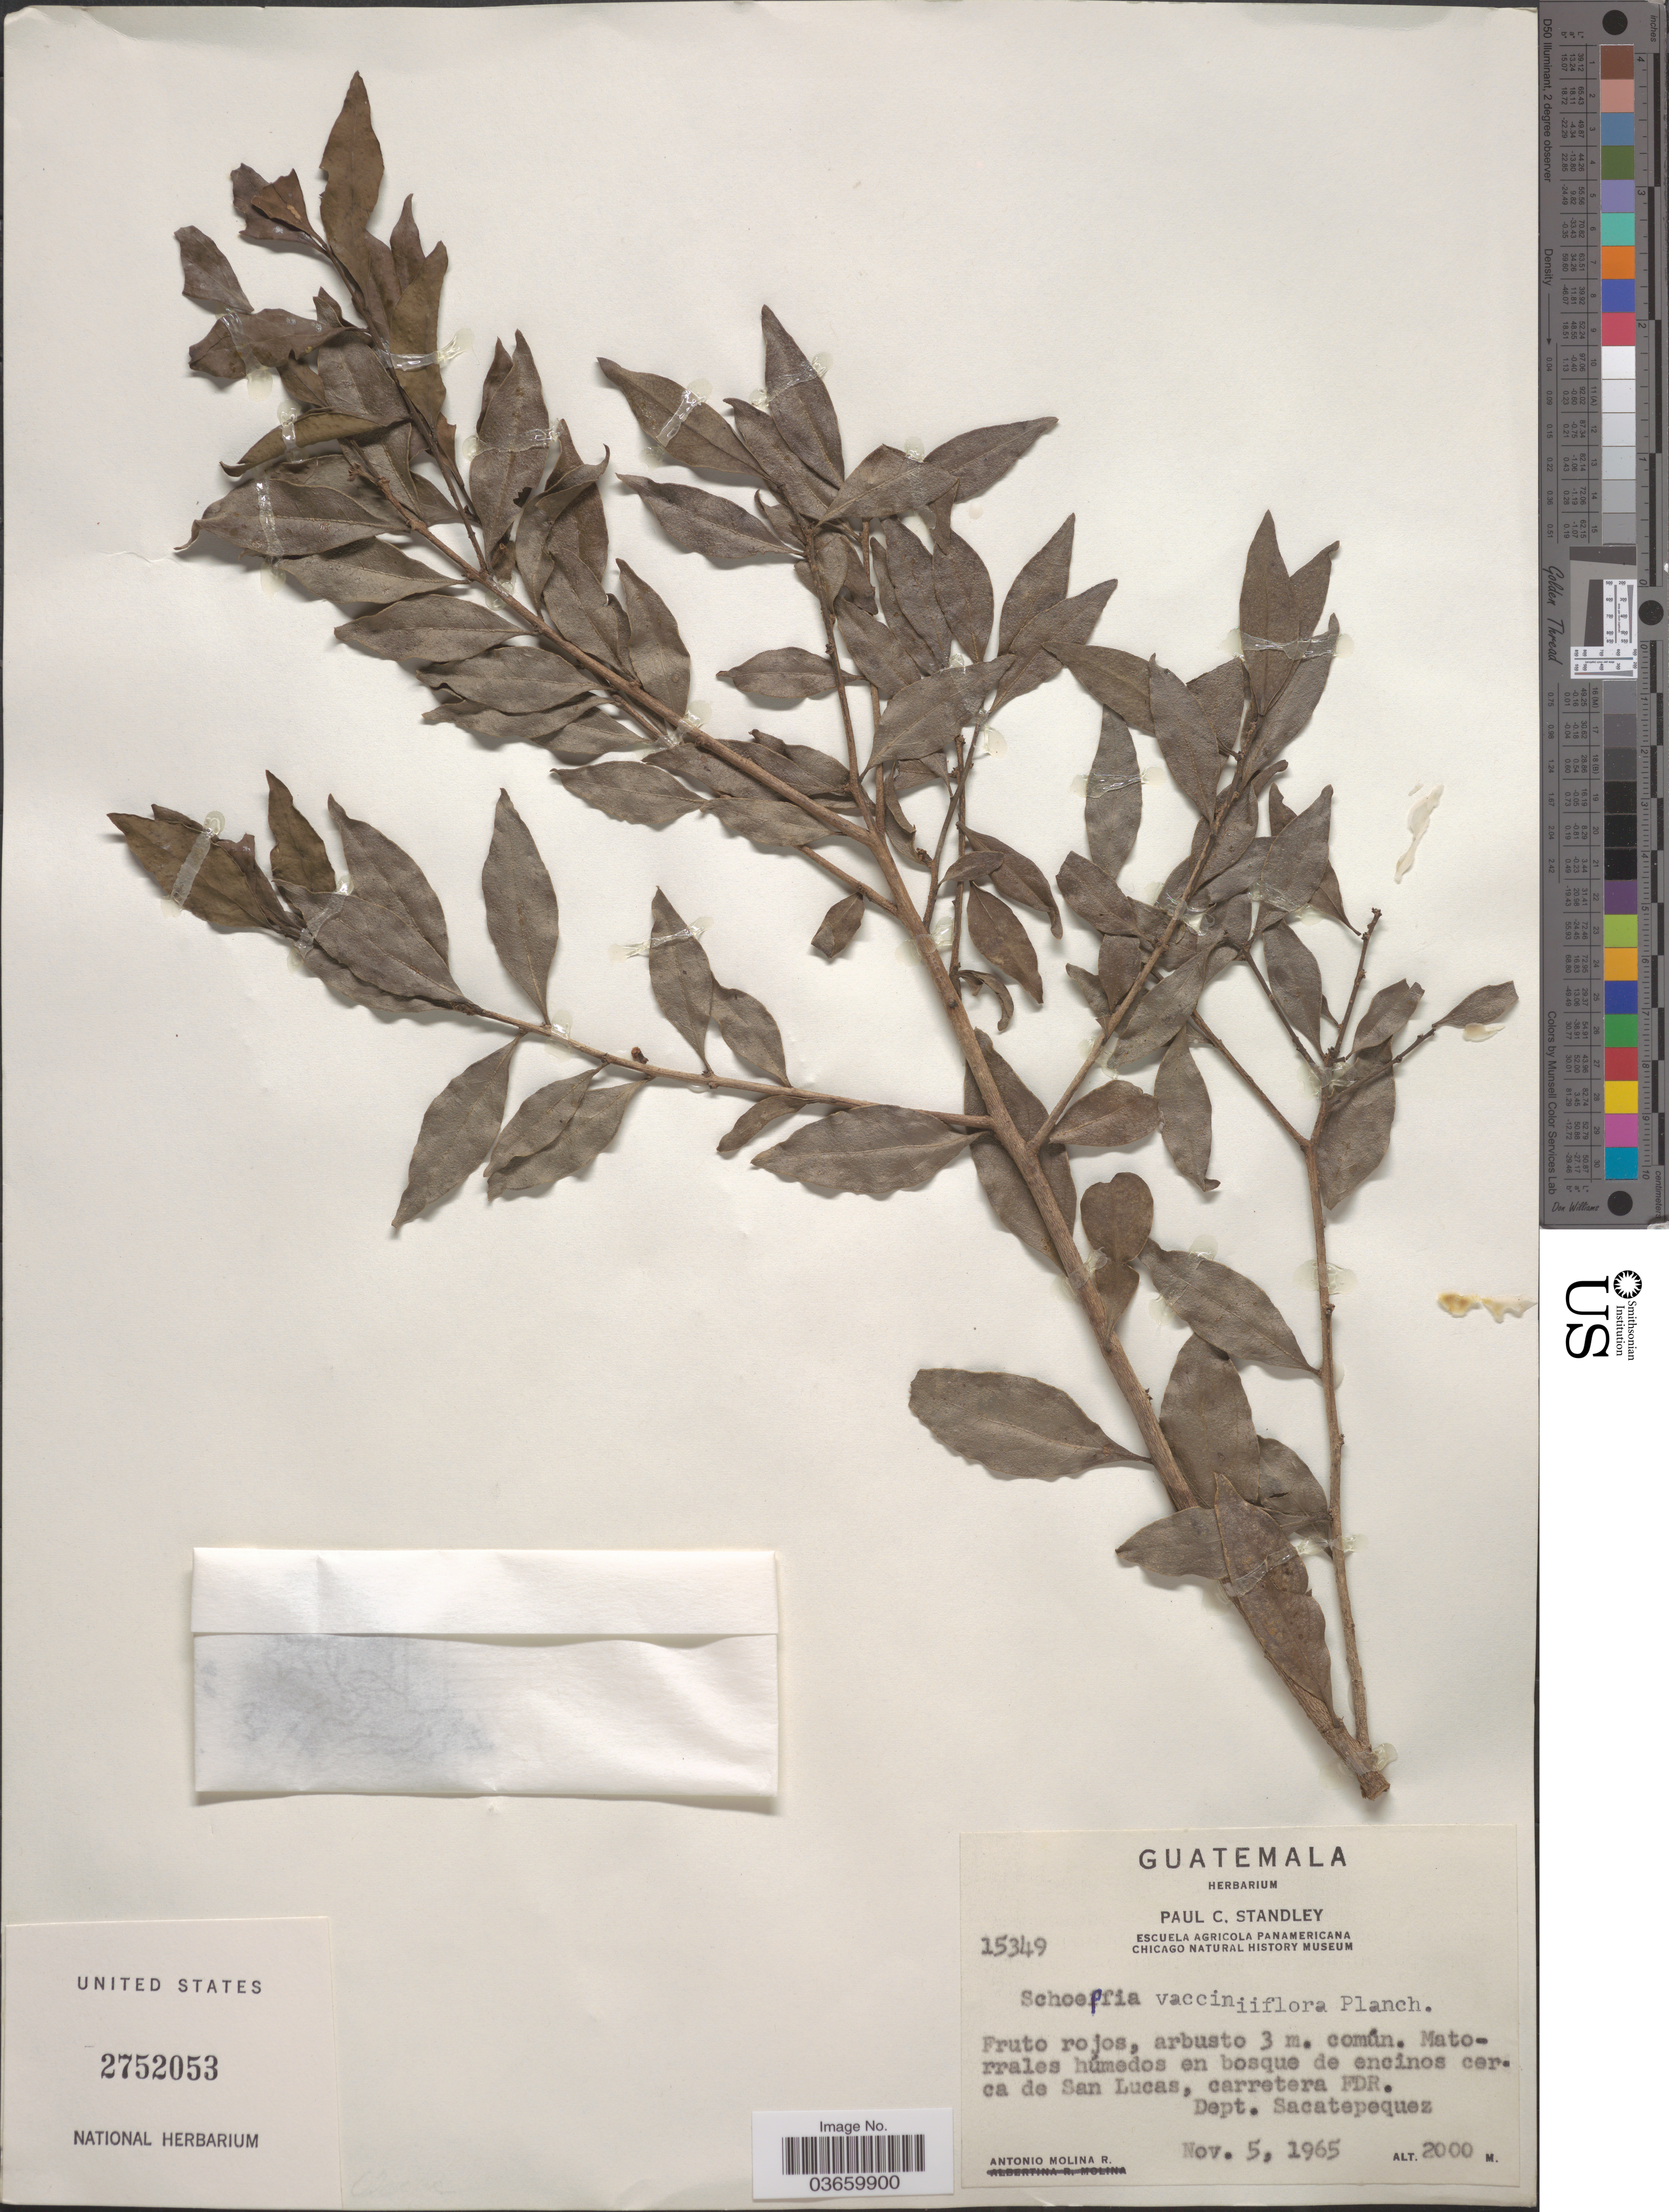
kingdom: Plantae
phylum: Tracheophyta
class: Magnoliopsida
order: Santalales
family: Schoepfiaceae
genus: Schoepfia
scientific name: Schoepfia vacciniiflora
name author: Planch. ex Hemsl.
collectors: A. Molina R.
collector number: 15349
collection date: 1965-11-05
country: Guatemala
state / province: Sacatepéquez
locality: Matorrales humedos en bosque de encinos cerca de San Lucas, carretera FDR. Dept. Sacatepequez.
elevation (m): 2000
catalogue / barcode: US 2752053